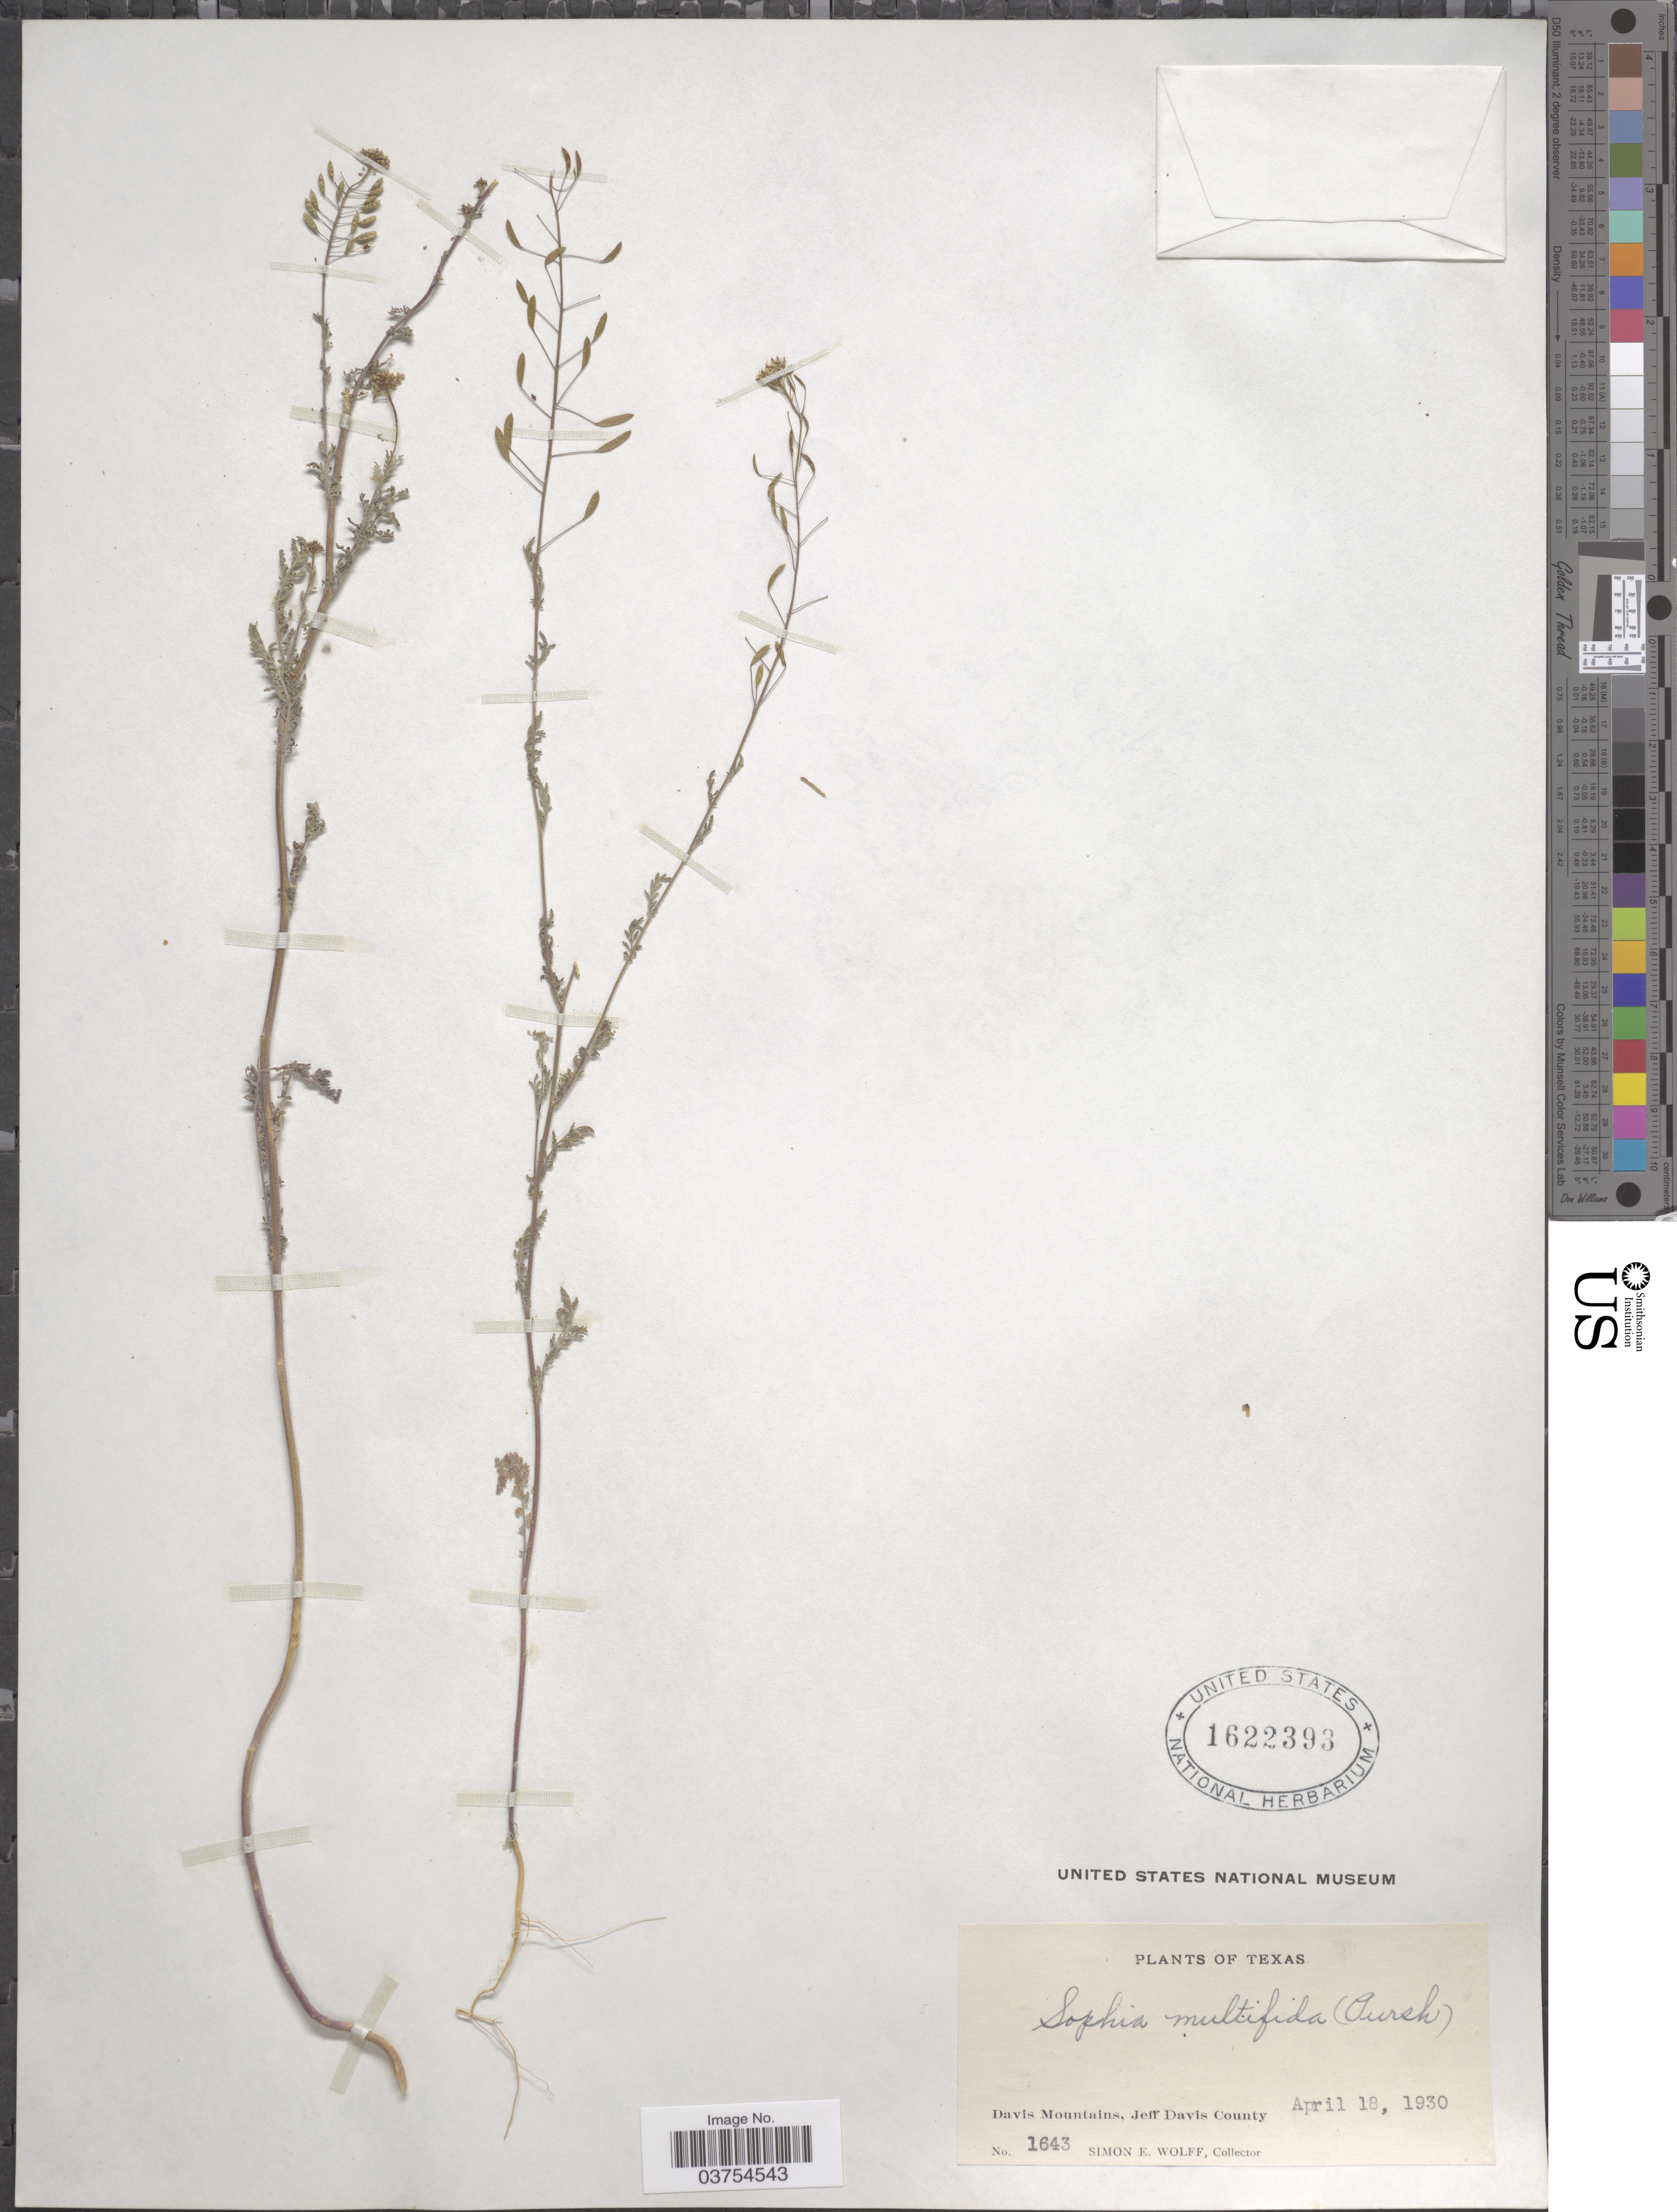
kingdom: Plantae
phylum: Tracheophyta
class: Magnoliopsida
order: Brassicales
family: Brassicaceae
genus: Descurainia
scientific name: Descurainia pinnata subsp. typica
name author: (C.A. Mey.) Detling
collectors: S. E. Wolff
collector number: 1643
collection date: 1930-04-18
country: United States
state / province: Texas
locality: Davis Mountains, Jeff Davis County.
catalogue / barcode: US 1622393